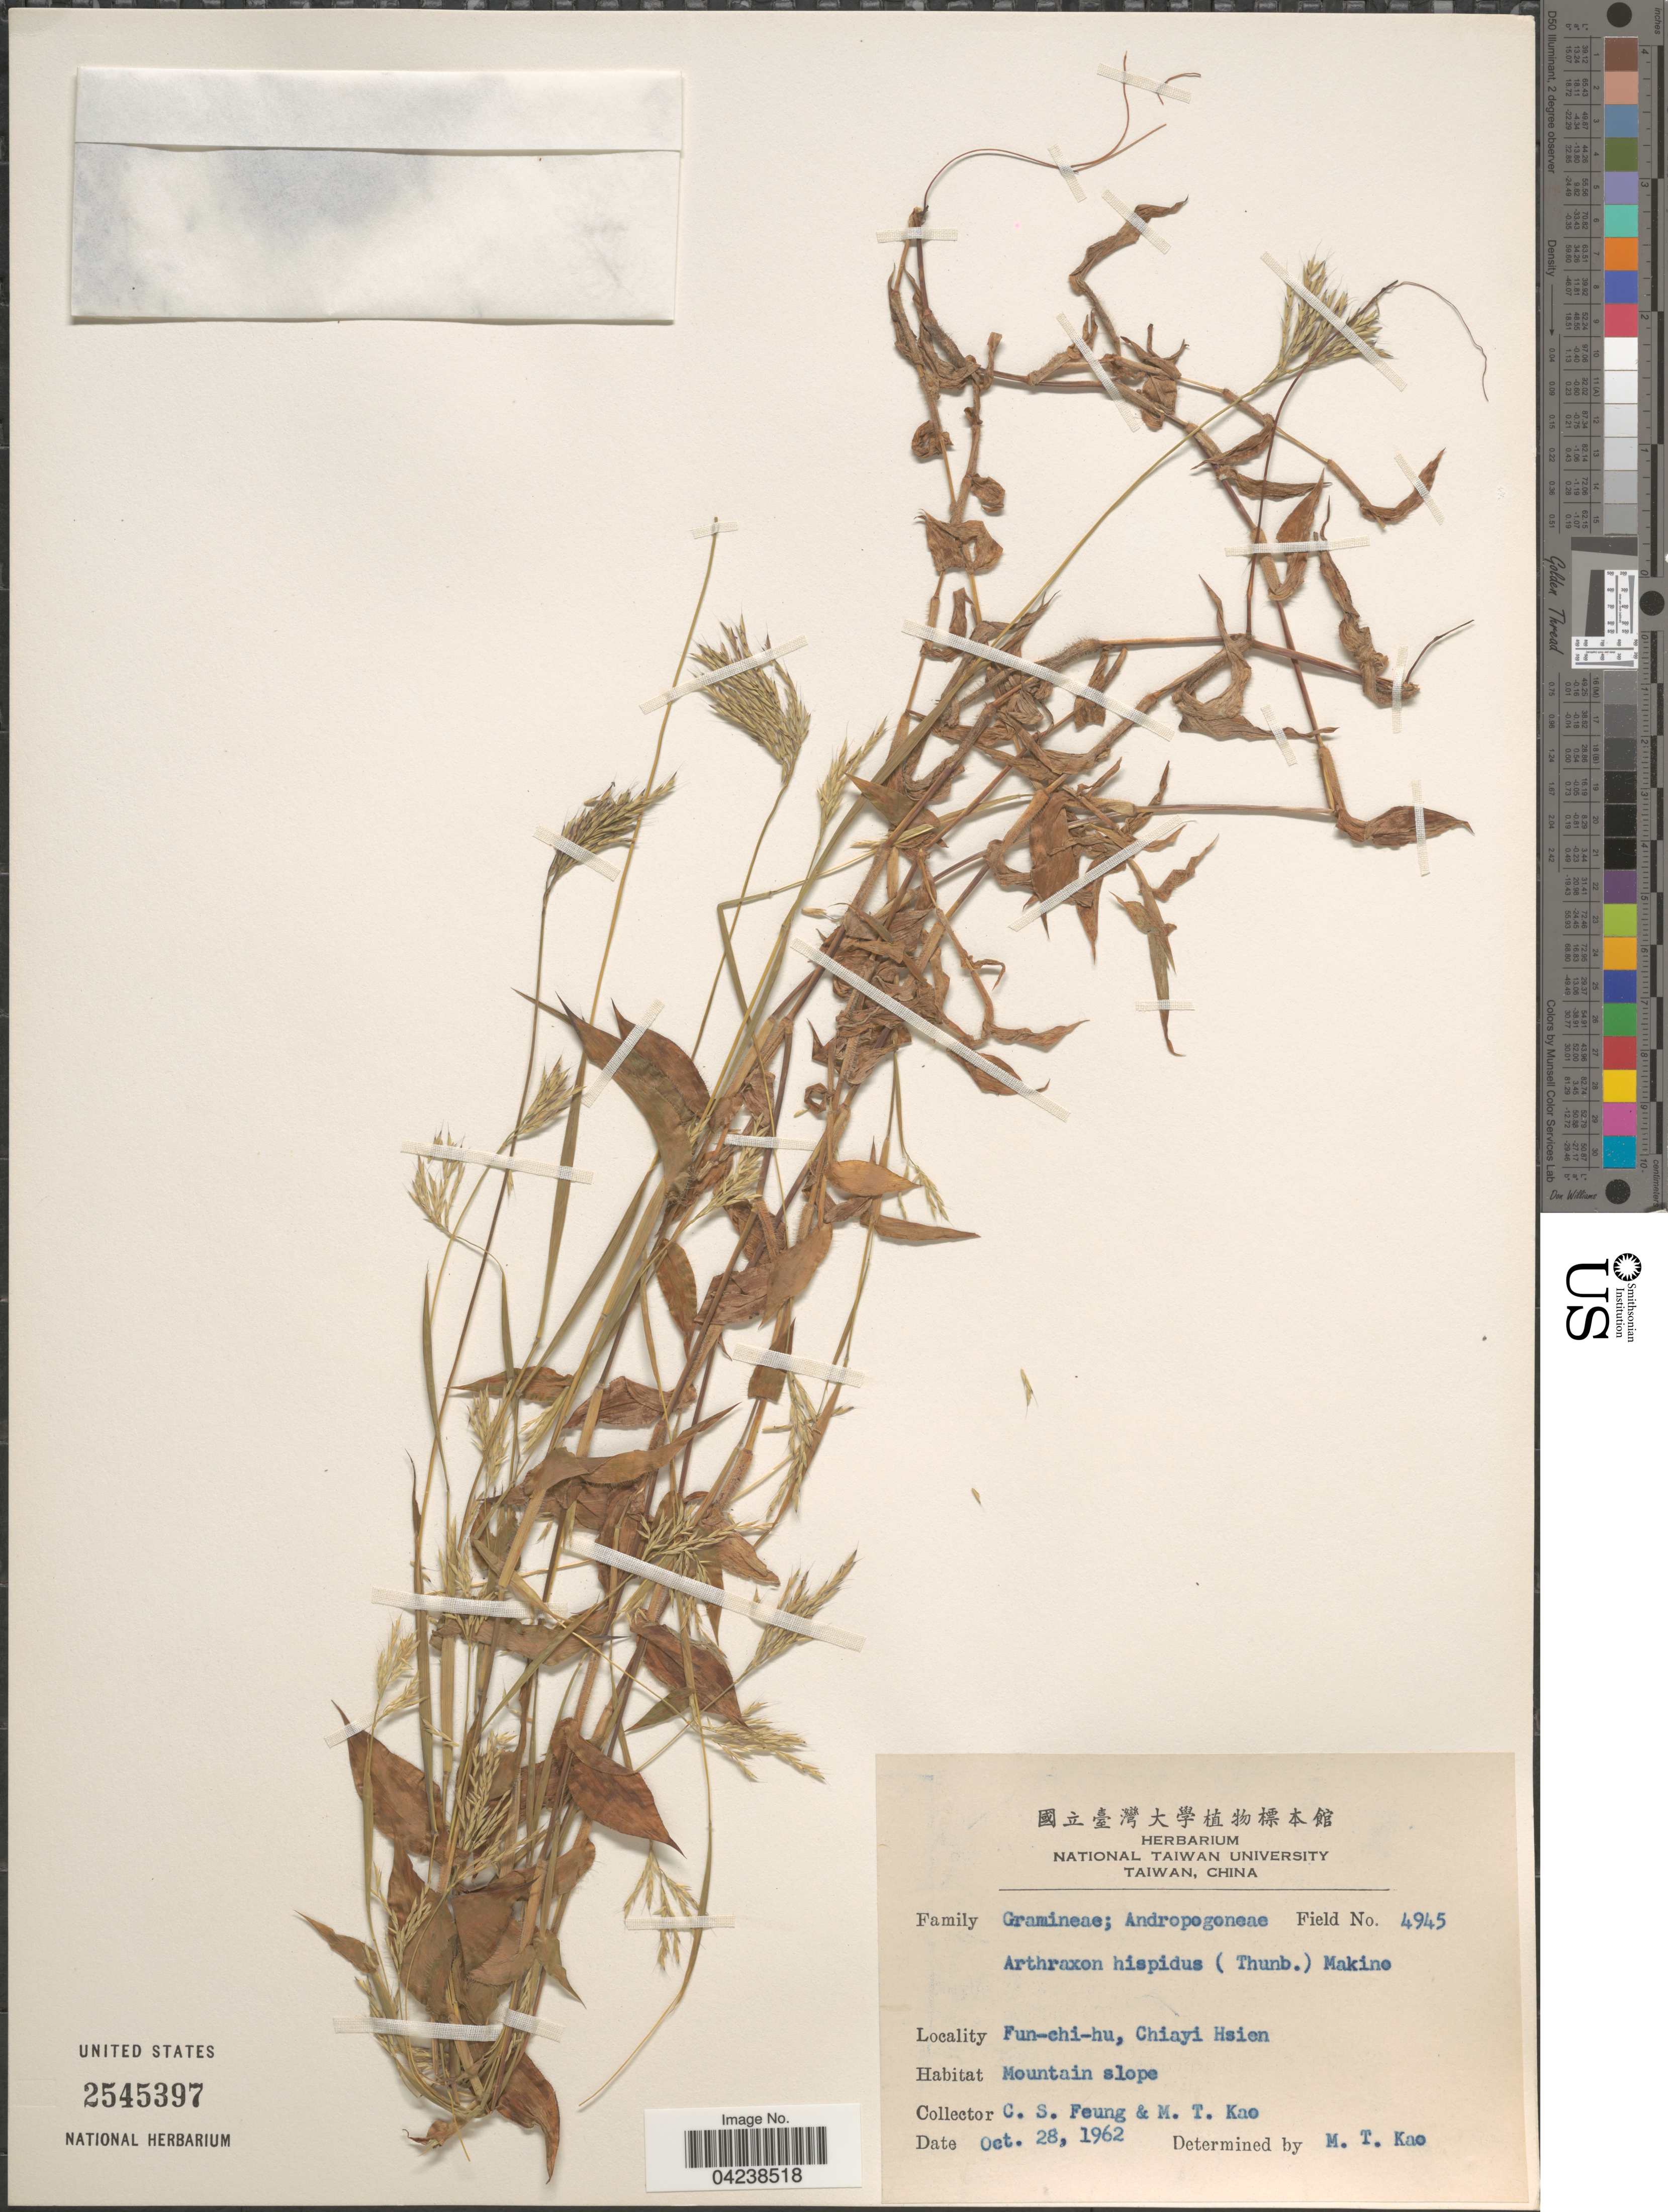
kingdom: Plantae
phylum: Tracheophyta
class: Liliopsida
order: Poales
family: Poaceae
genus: Arthraxon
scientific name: Arthraxon hispidus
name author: (Thunb.) Makino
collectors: C. Feung & M. T. Kao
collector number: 4945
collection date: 1962-10-28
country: Taiwan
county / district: Chiayi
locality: Fun-chi-hu, Chiayi Hsien. Mountain slope.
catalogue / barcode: US 2545397